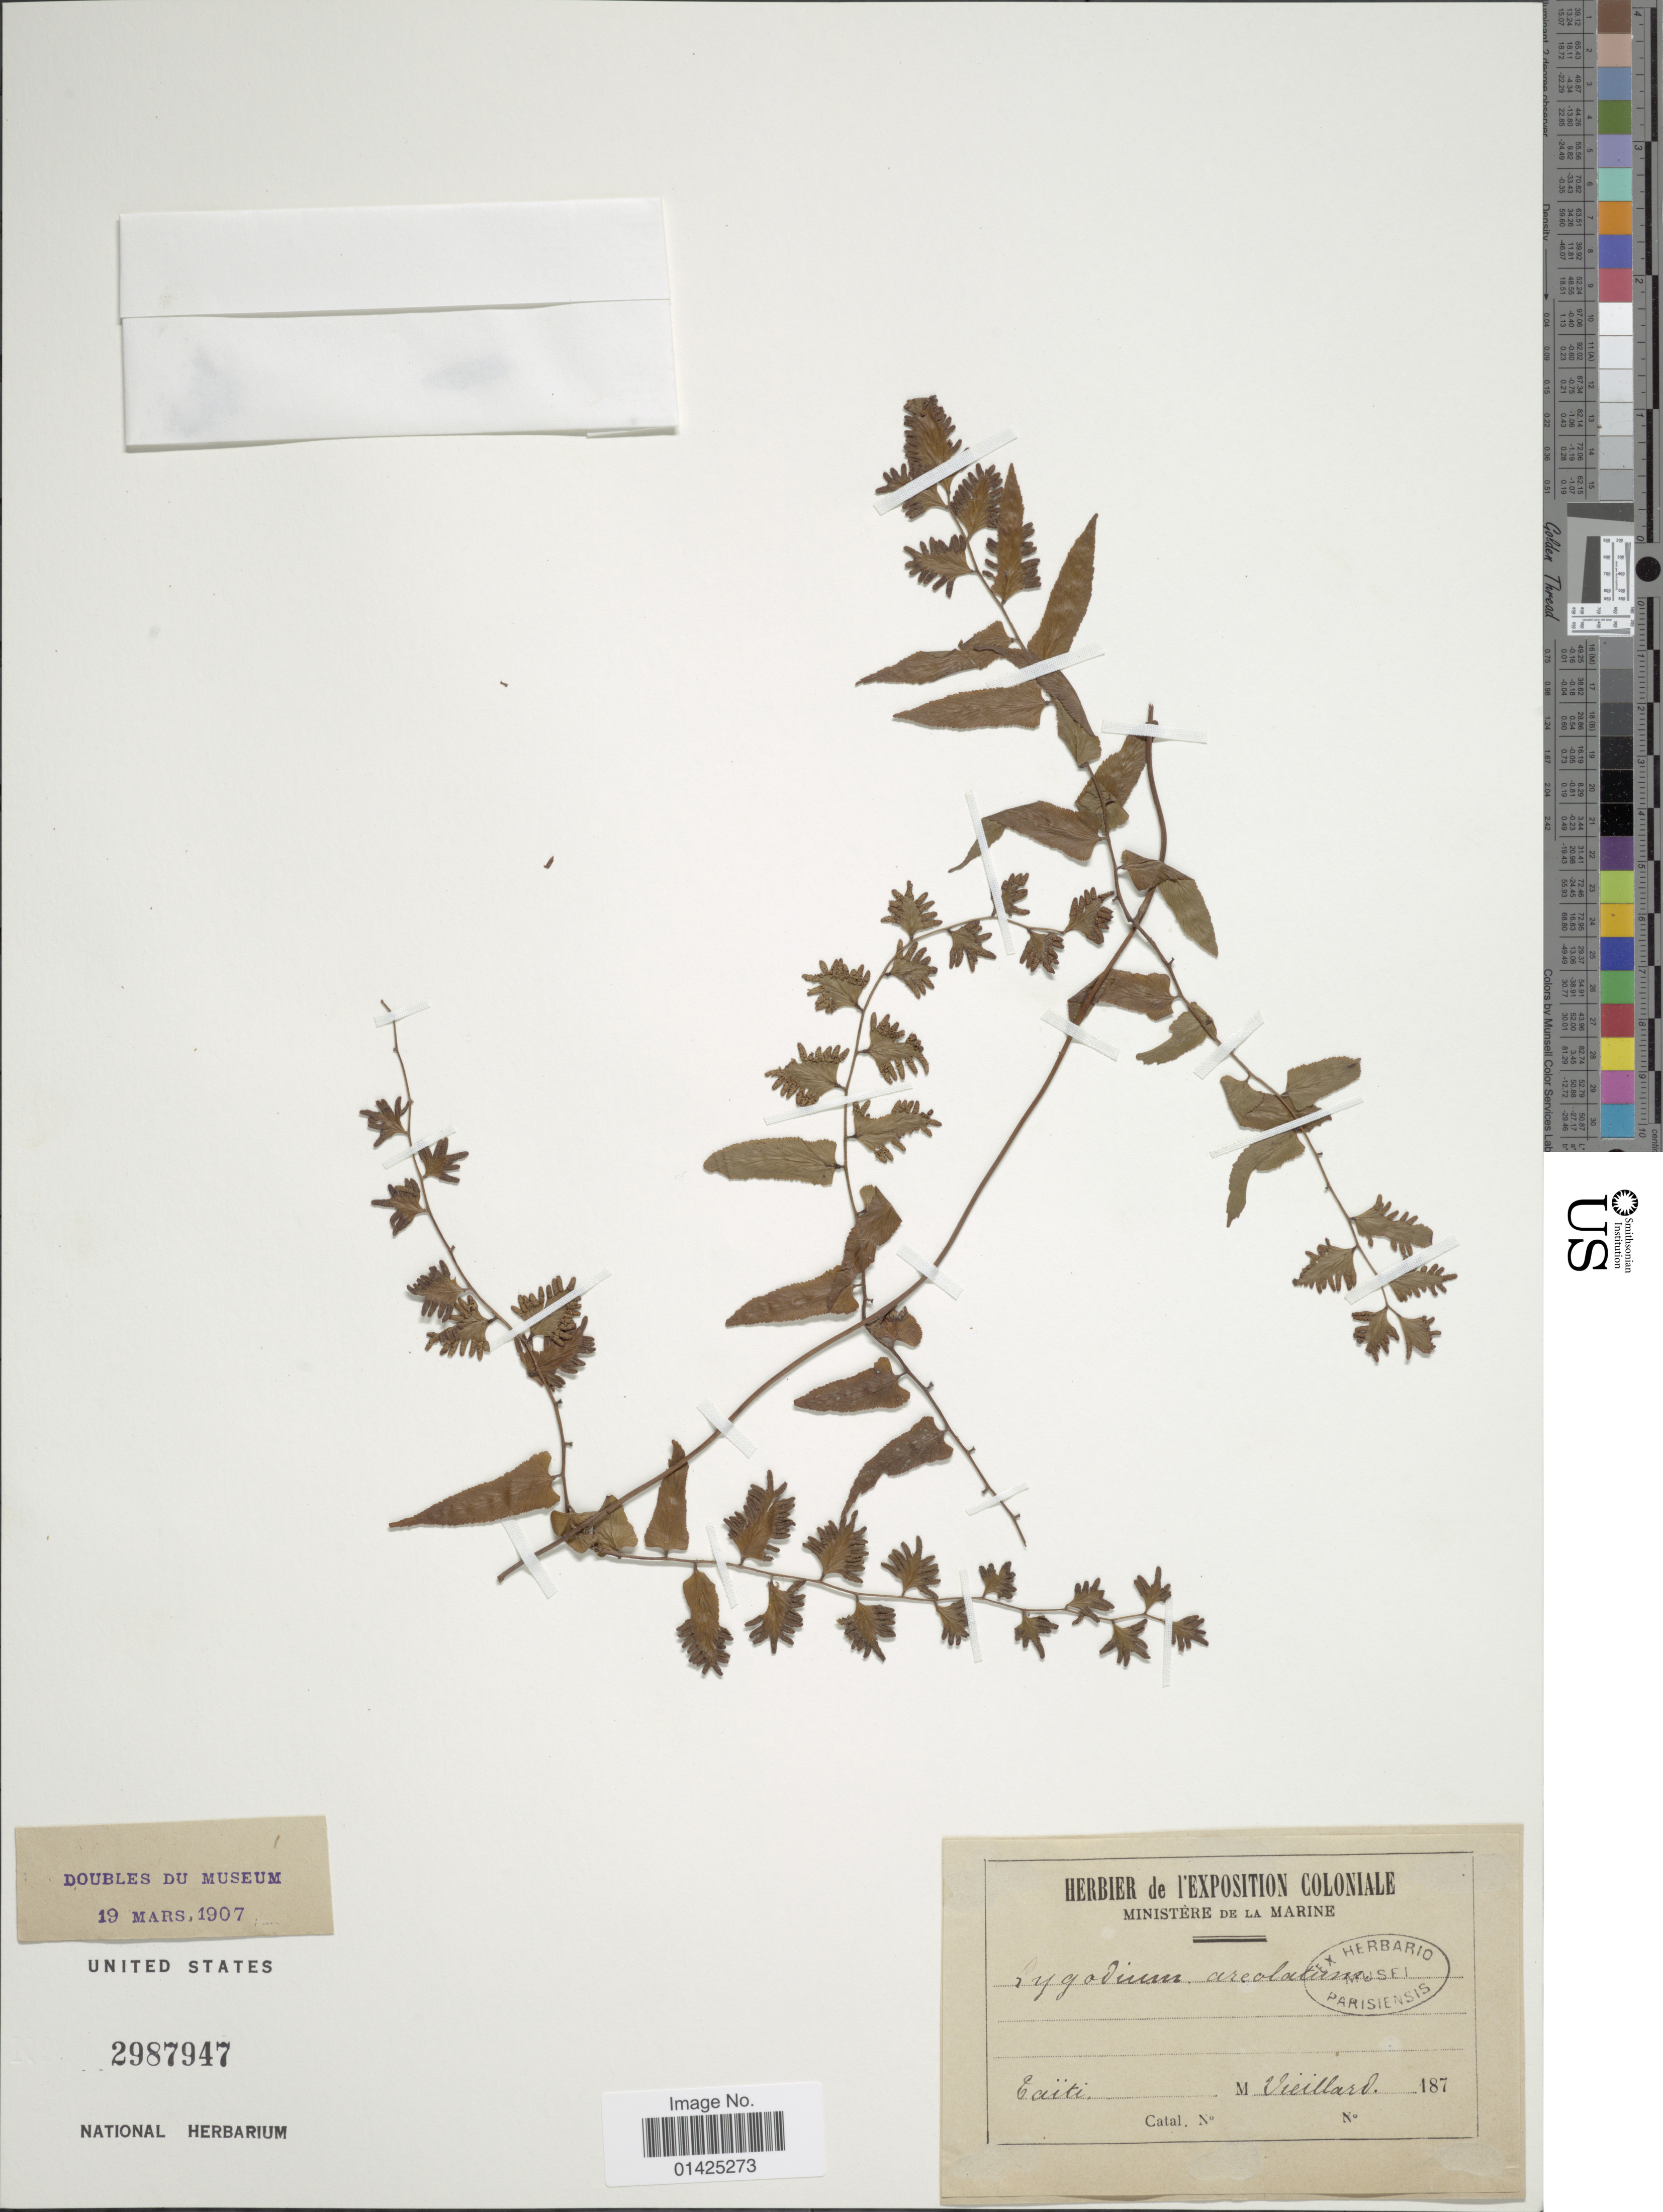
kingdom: Plantae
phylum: Tracheophyta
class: Polypodiopsida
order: Schizaeales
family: Lygodiaceae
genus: Lygodium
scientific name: Lygodium reticulatum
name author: Schkuhr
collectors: -. Vieillard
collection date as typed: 187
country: French Polynesia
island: Tahiti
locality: Tahiti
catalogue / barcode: US 2987947